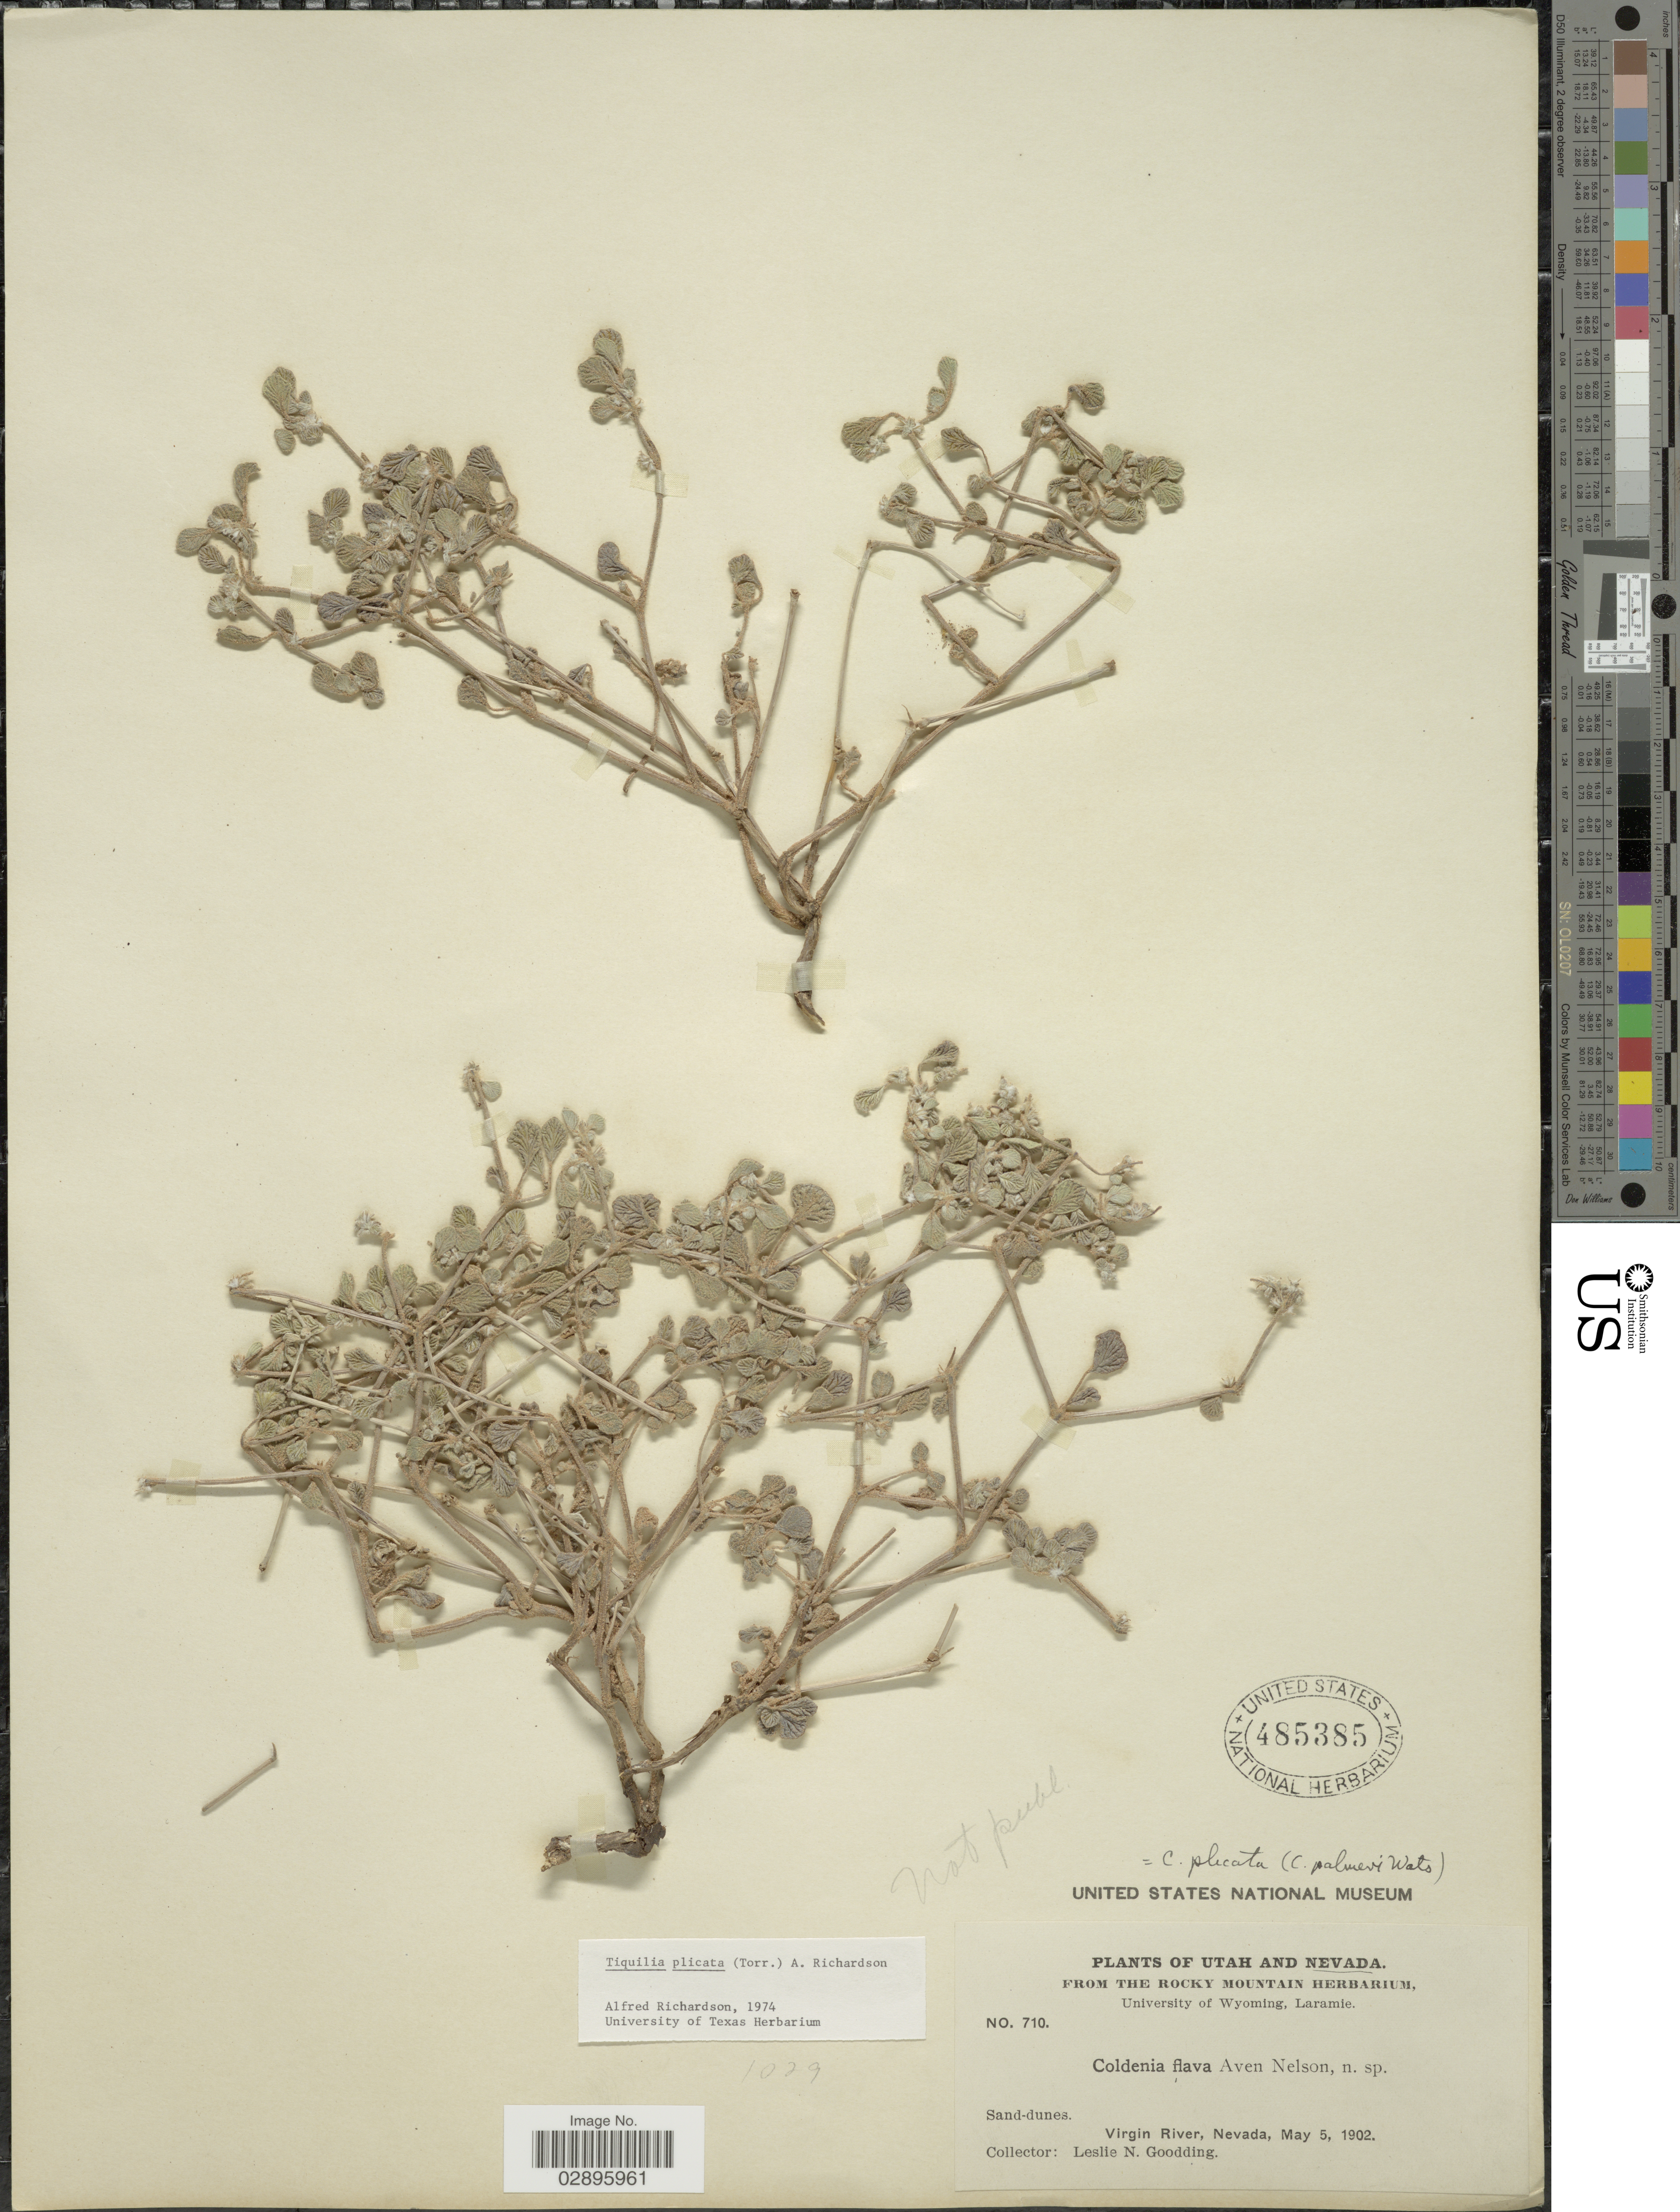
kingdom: Plantae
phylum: Tracheophyta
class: Magnoliopsida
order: Boraginales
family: Ehretiaceae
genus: Tiquilia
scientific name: Tiquilia plicata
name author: Torr.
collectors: L. N. Goodding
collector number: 710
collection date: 1902-05-05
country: United States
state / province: Nevada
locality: Sand-dunes. Virgin River.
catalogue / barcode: US 485385